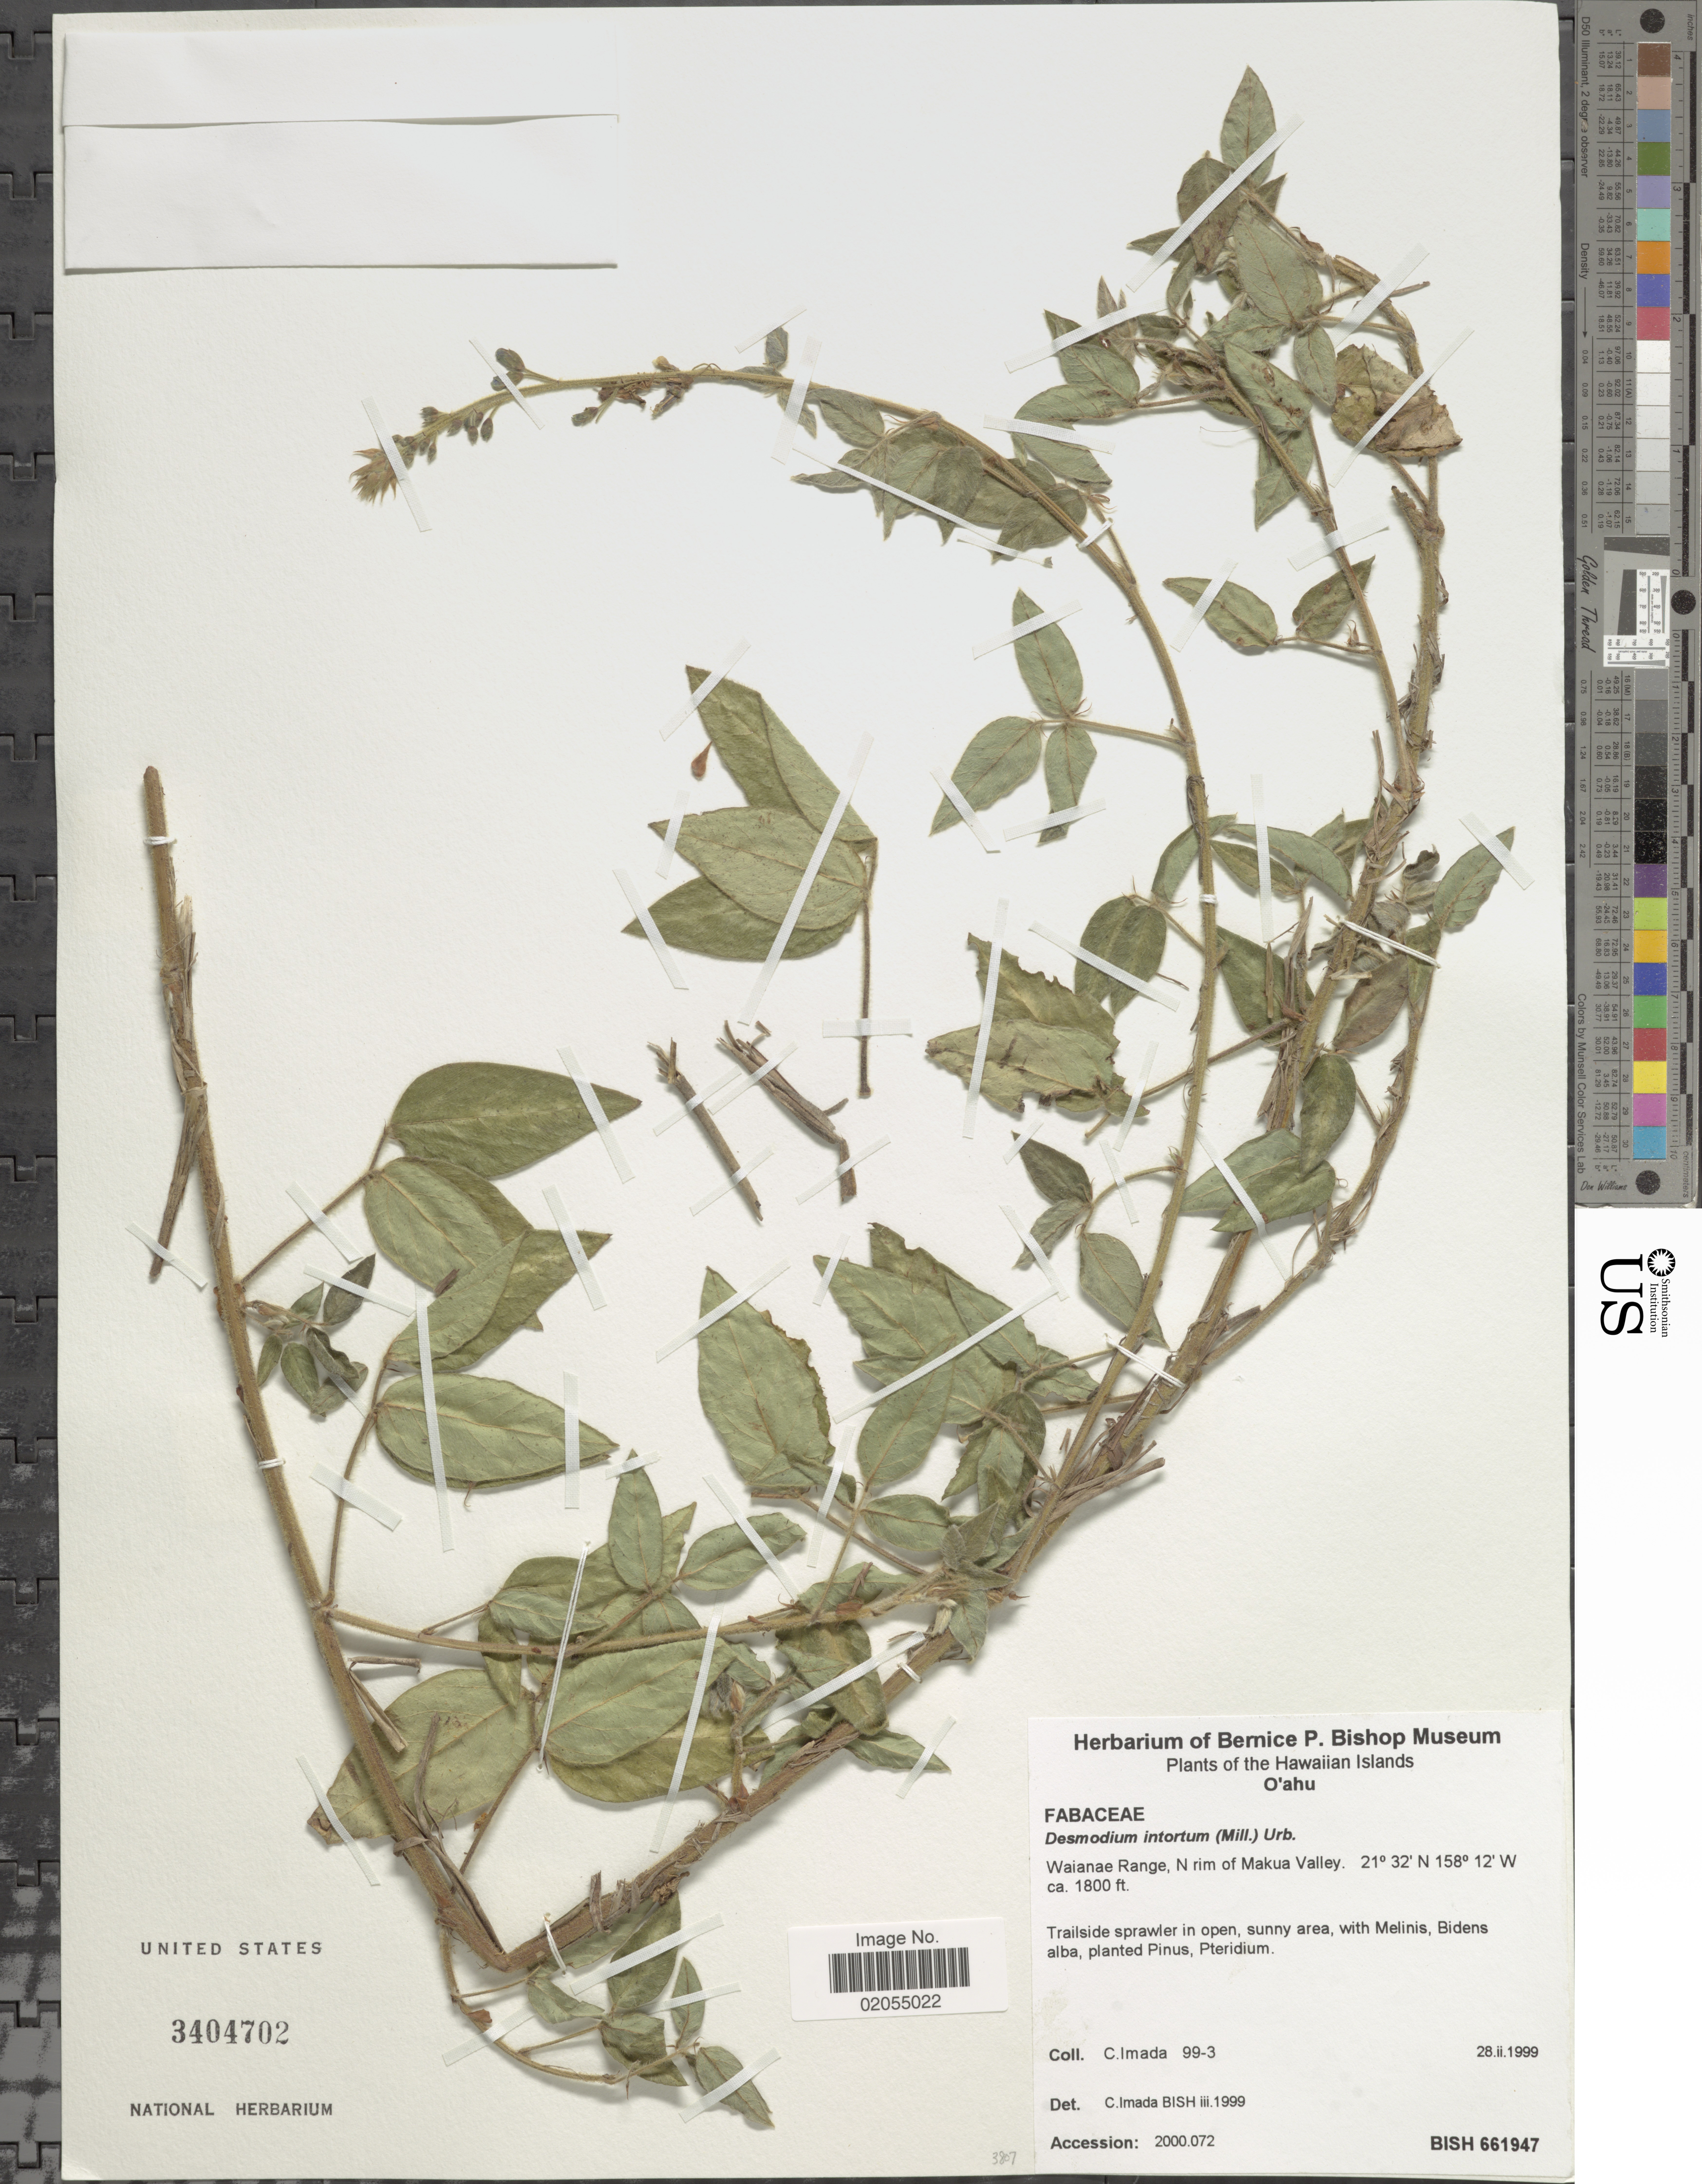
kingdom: Plantae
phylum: Tracheophyta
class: Magnoliopsida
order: Fabales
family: Fabaceae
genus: Desmodium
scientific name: Desmodium incanum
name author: (Sw.) DC.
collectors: C. Imada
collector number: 99-3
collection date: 1999-02-28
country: United States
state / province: Hawaii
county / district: Honolulu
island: Oahu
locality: Waianae Range, N rim of Makua Valley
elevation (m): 549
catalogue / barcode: US 3404702